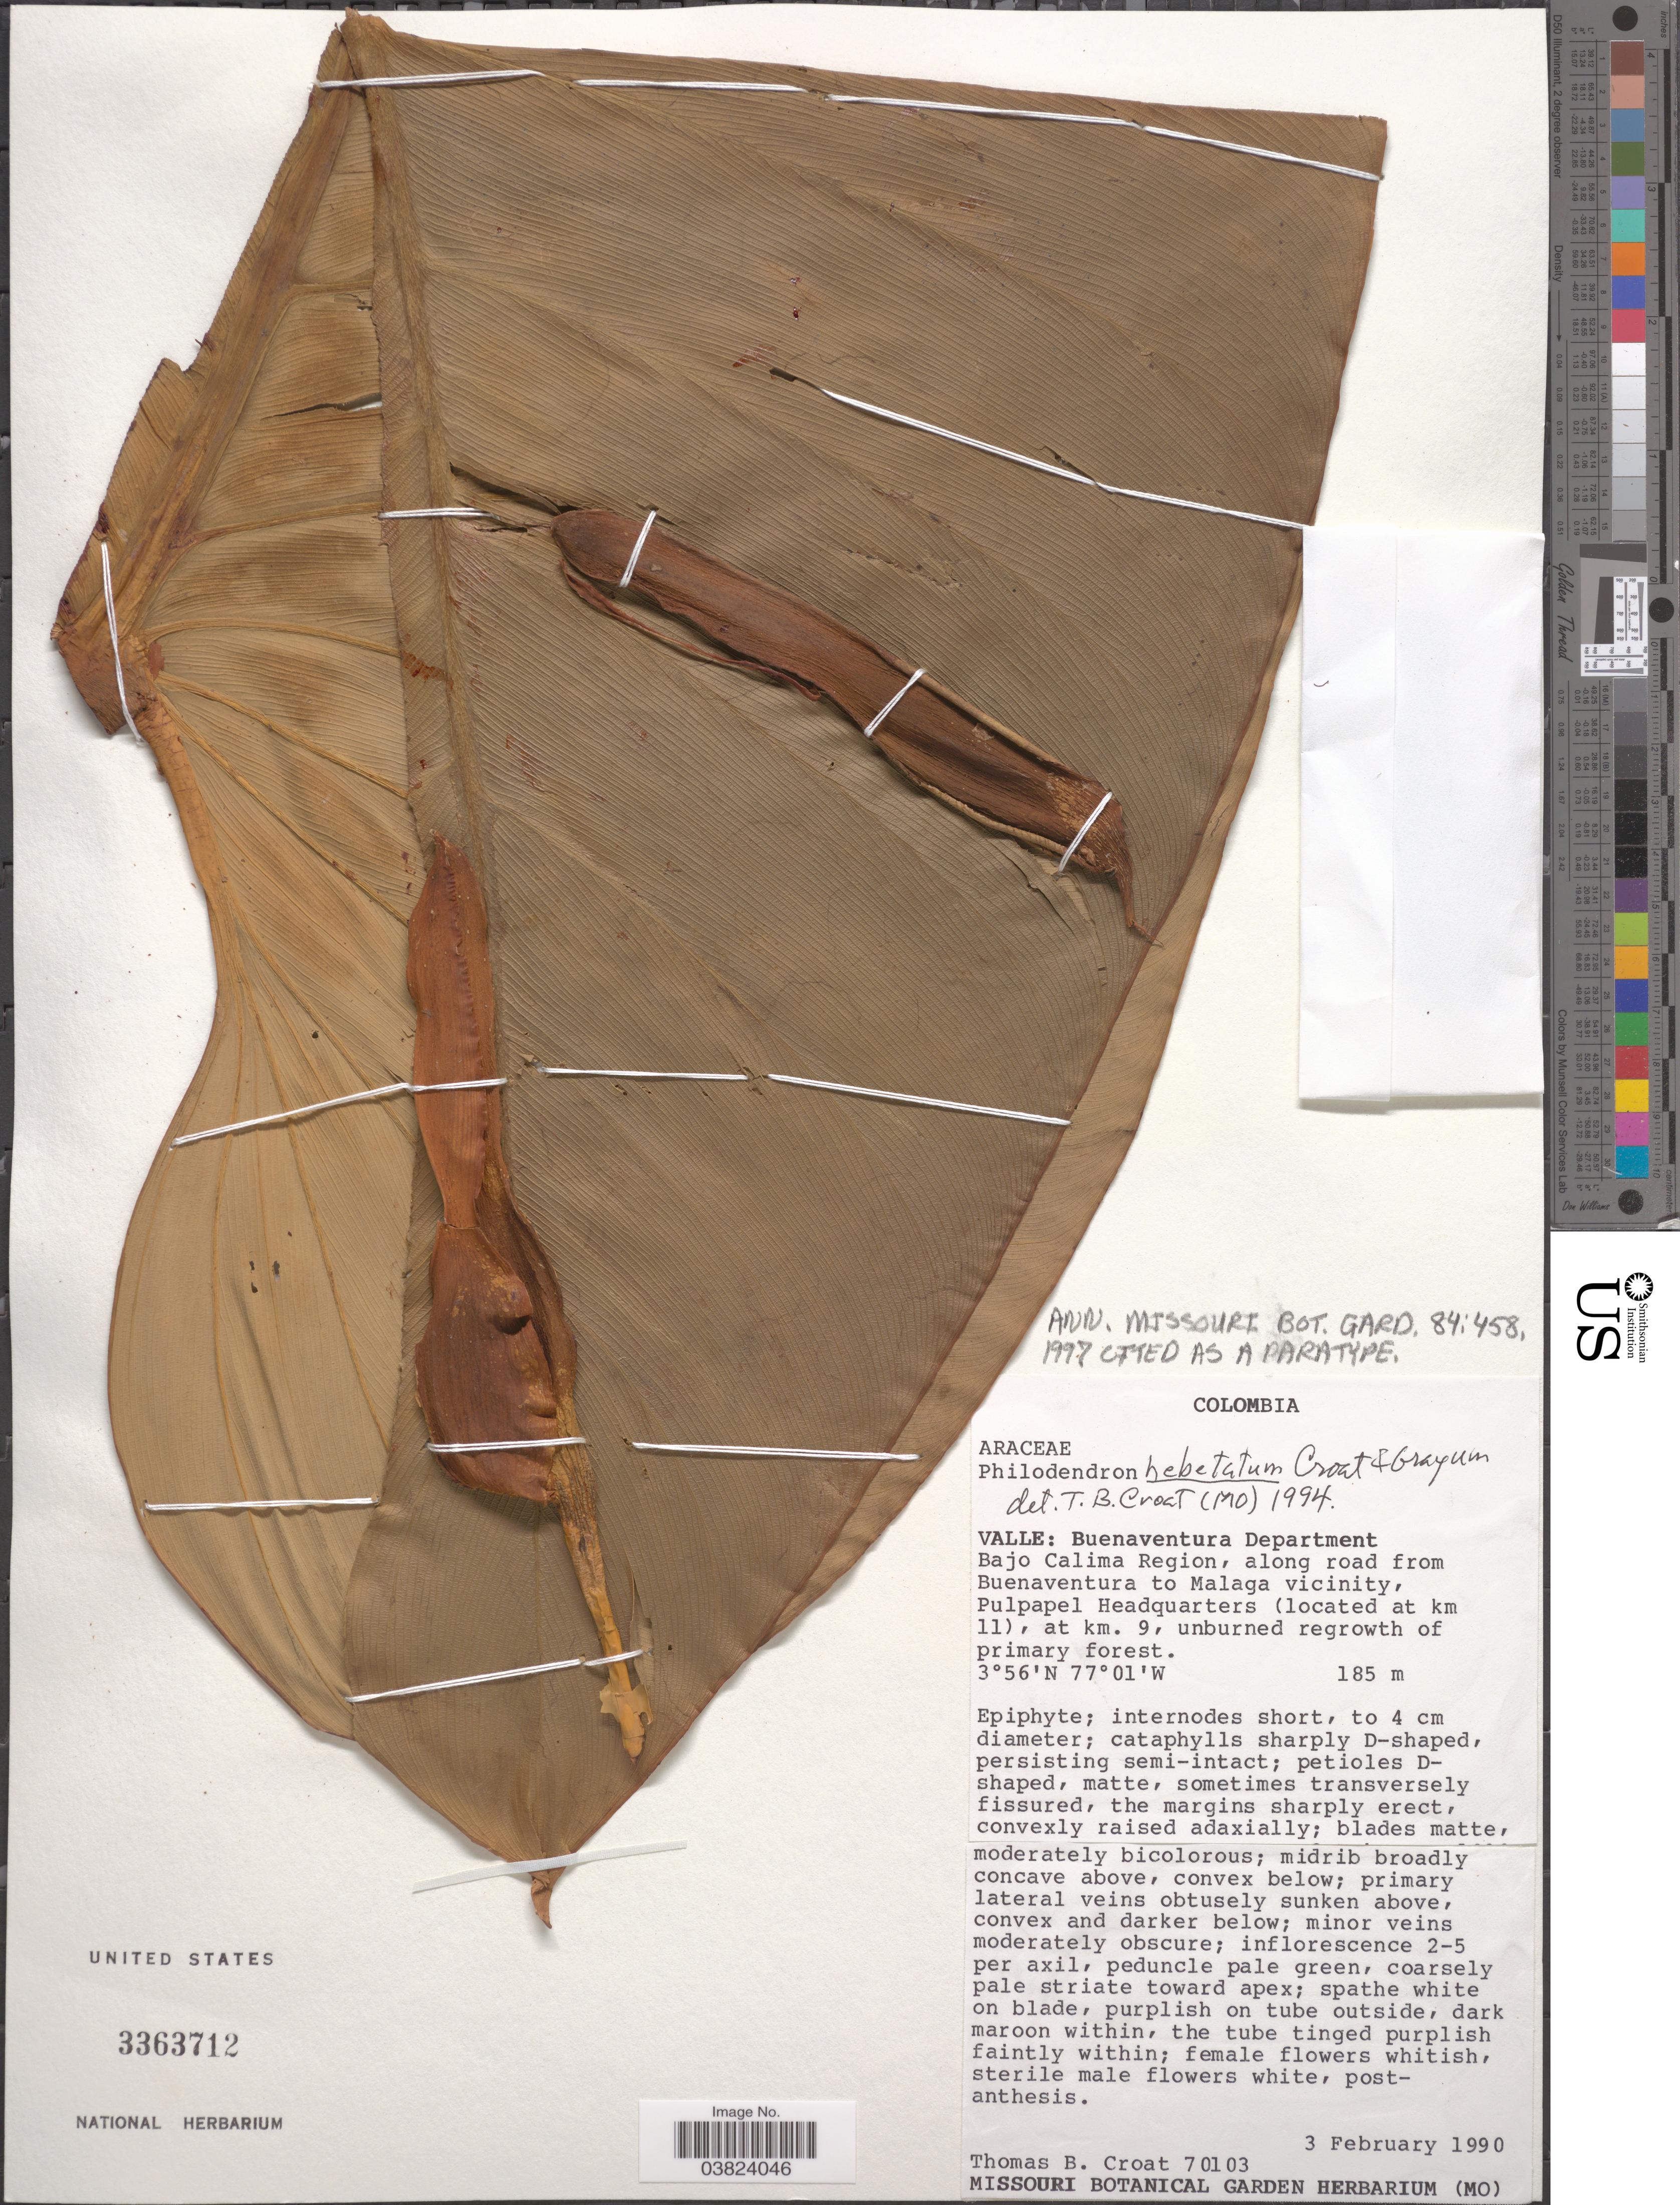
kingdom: Plantae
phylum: Tracheophyta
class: Liliopsida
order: Alismatales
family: Araceae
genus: Philodendron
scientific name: Philodendron hebetatum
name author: Croat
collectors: T. B. Croat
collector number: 70103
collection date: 1990-02-03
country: Colombia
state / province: Valle del Cauca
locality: Valle: Buenaventura Department. Bajo Calima Region, along road from Buenaventura to Malaga vicinity, Pulpapel Headquarters (located at km 11), at km 9.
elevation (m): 185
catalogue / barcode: US 3363712